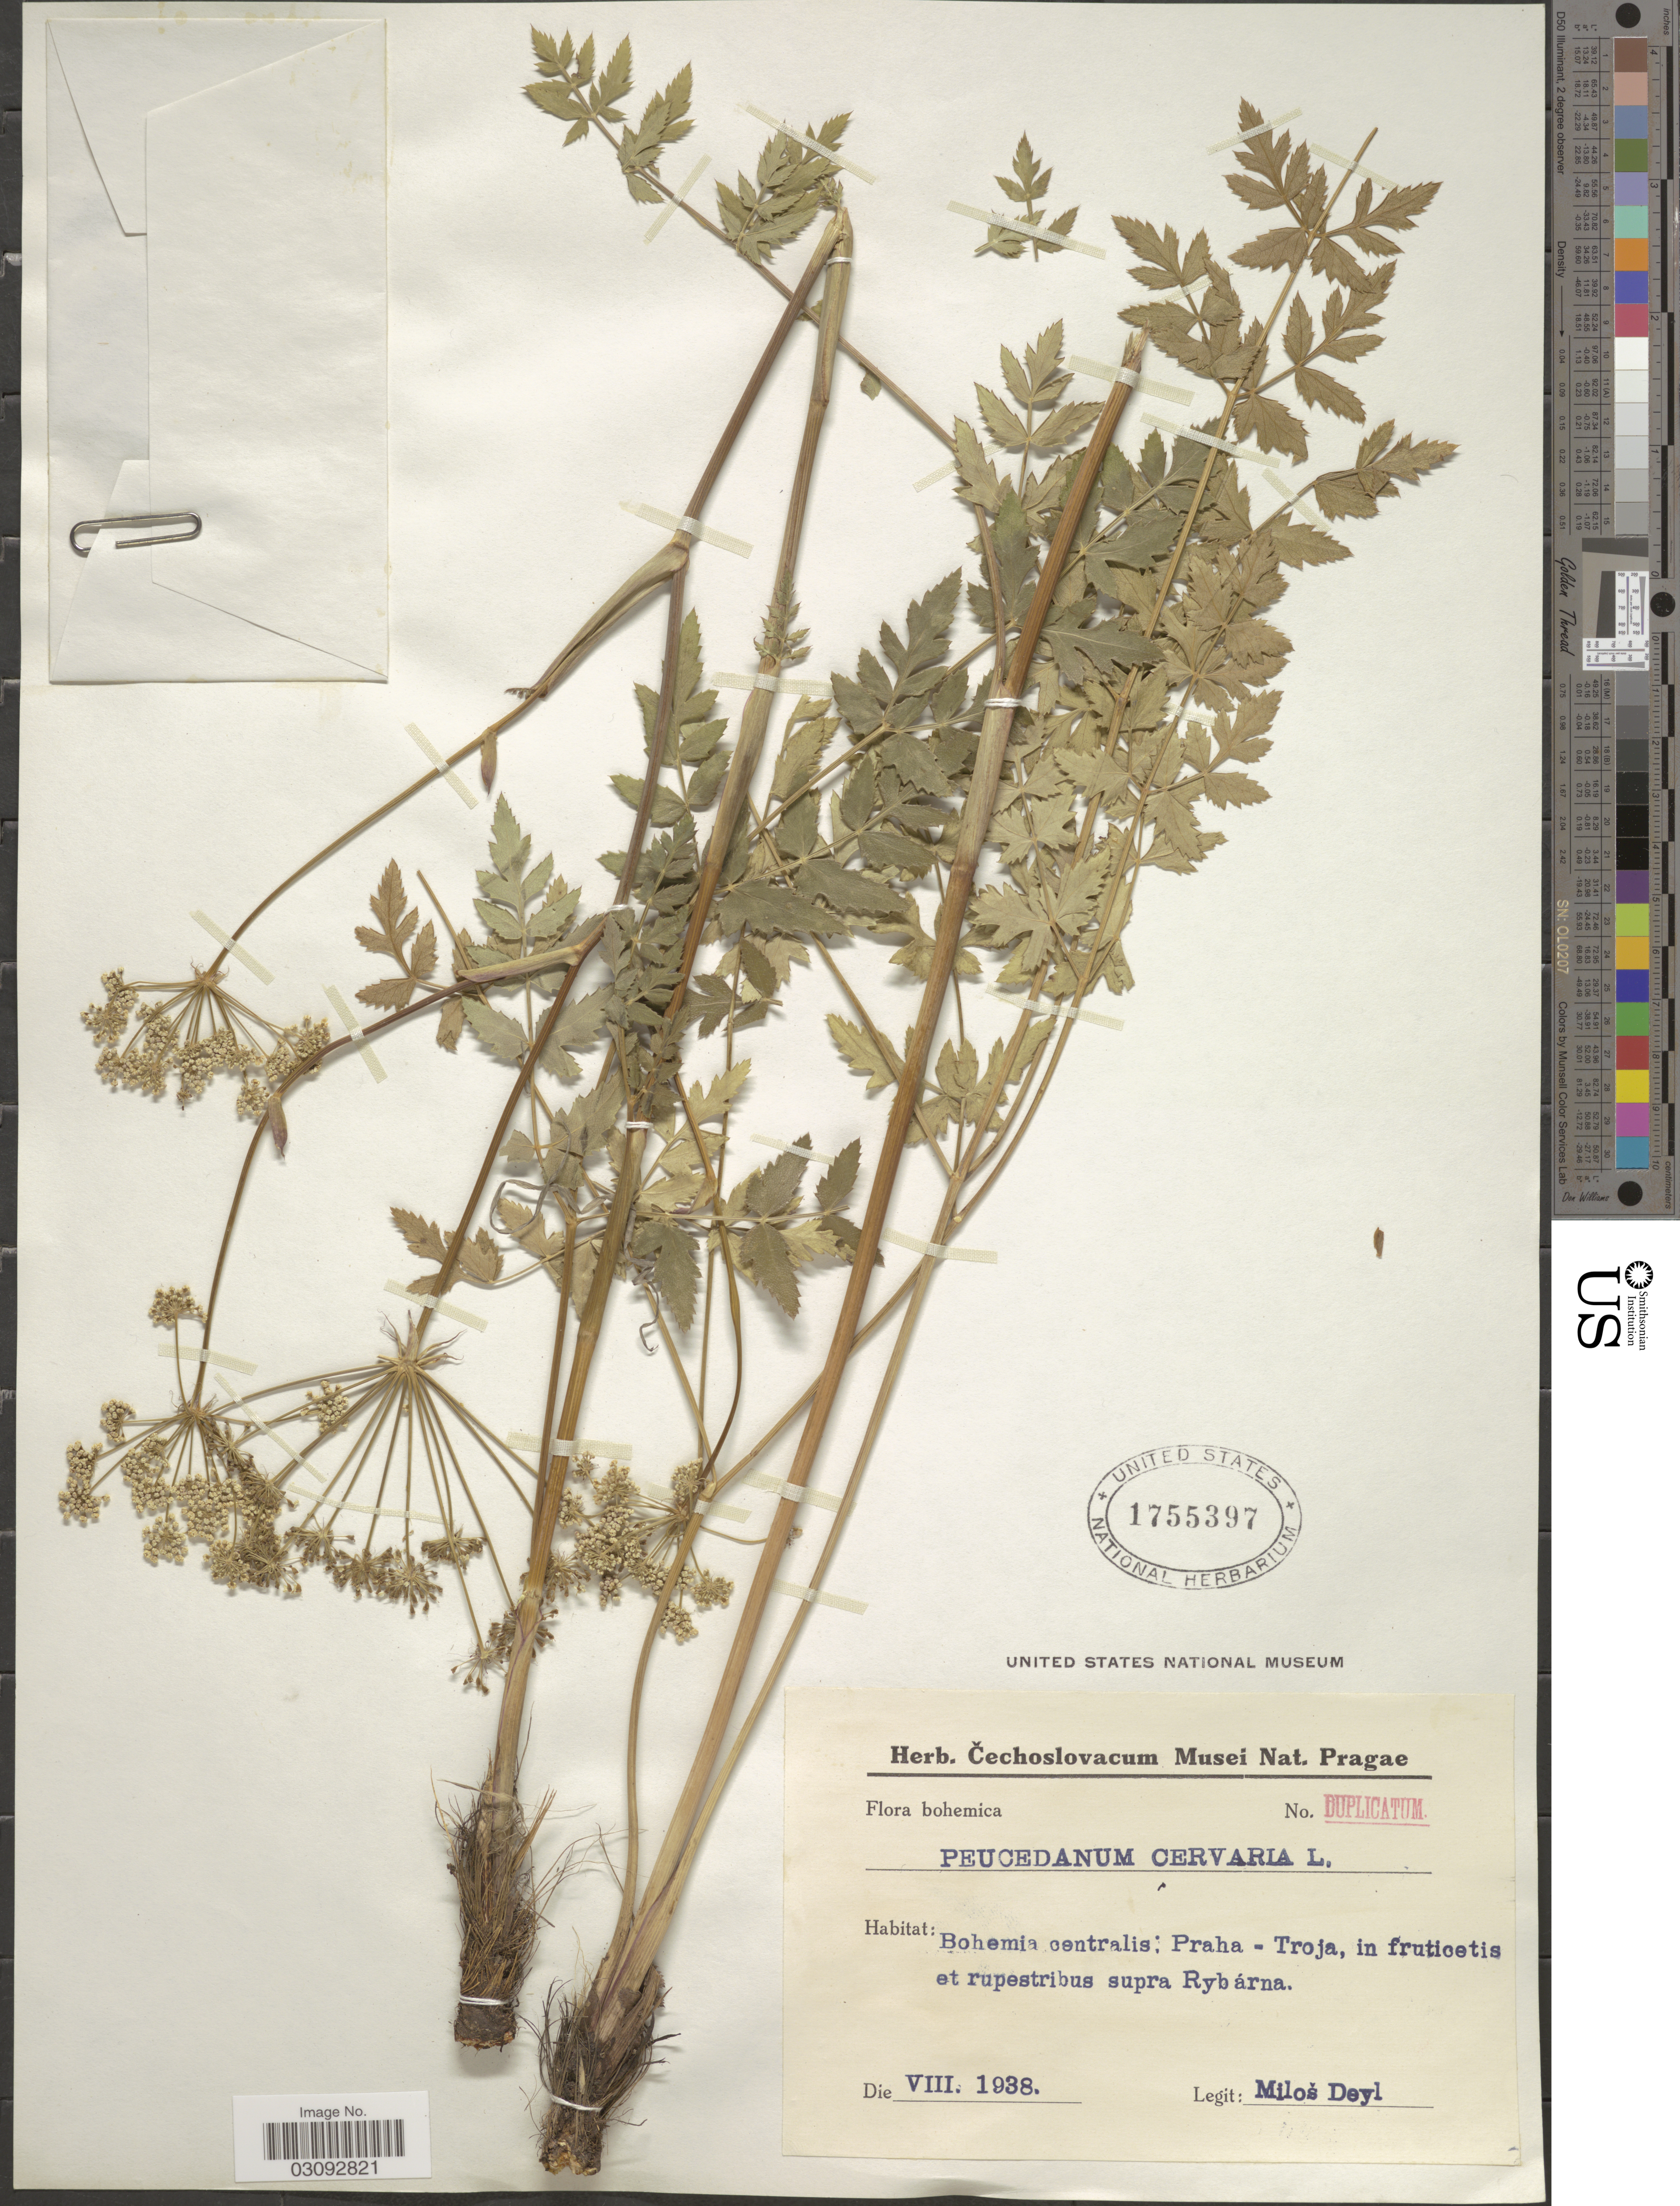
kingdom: Plantae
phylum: Tracheophyta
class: Magnoliopsida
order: Apiales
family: Apiaceae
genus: Peucedanum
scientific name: Peucedanum cervaria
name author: (L.) Cusson ex Lapeyr.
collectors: M. Deyl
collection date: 1938-08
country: Czechia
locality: Bohemia centralis: Praha - Troja, in fruticetis et rupestribus supra Rybárna.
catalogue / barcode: US 1755397